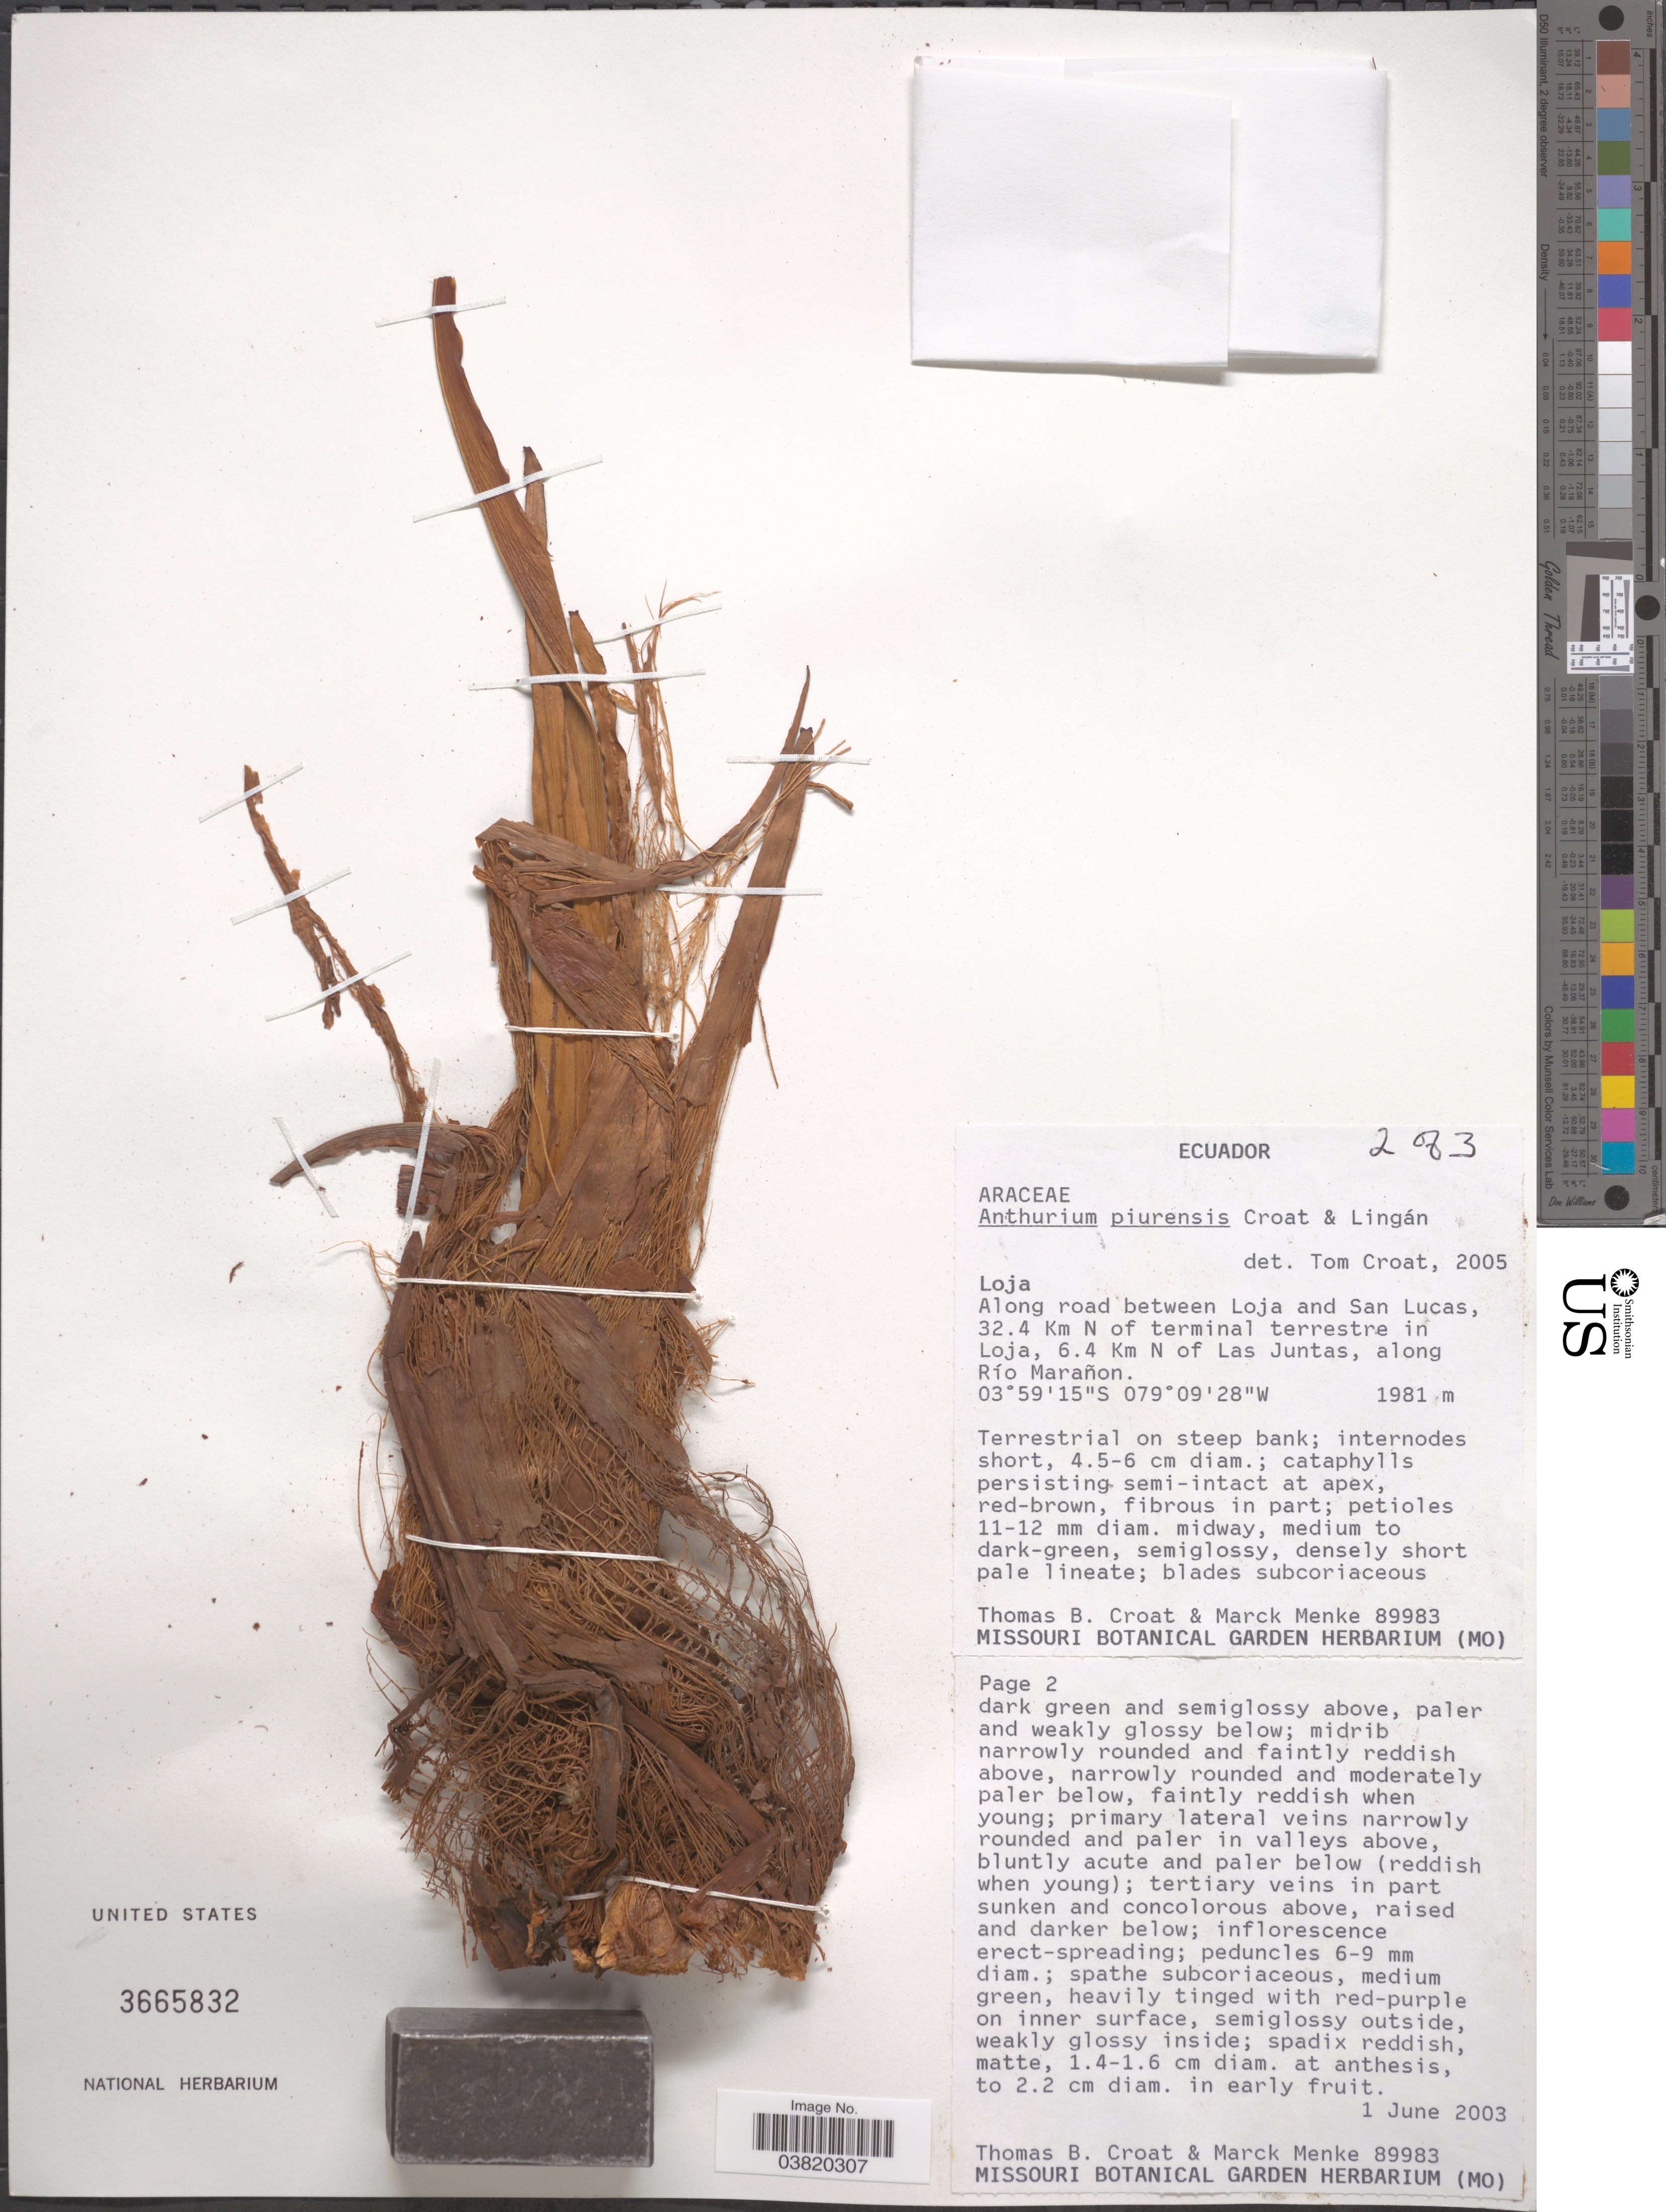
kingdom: Plantae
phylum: Tracheophyta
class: Liliopsida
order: Alismatales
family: Araceae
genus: Anthurium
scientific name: Anthurium piurensis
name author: Croat & Lingan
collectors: T. B. Croat & M. Menke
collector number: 89983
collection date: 2003-06-01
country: Ecuador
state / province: Loja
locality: Along road between Loja and San Lucas, 32.4 Km N of terminal terrestre in Loja, 6.4 Km N of Las Juntas, along Río Marañon.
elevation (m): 1981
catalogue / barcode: US 3665832